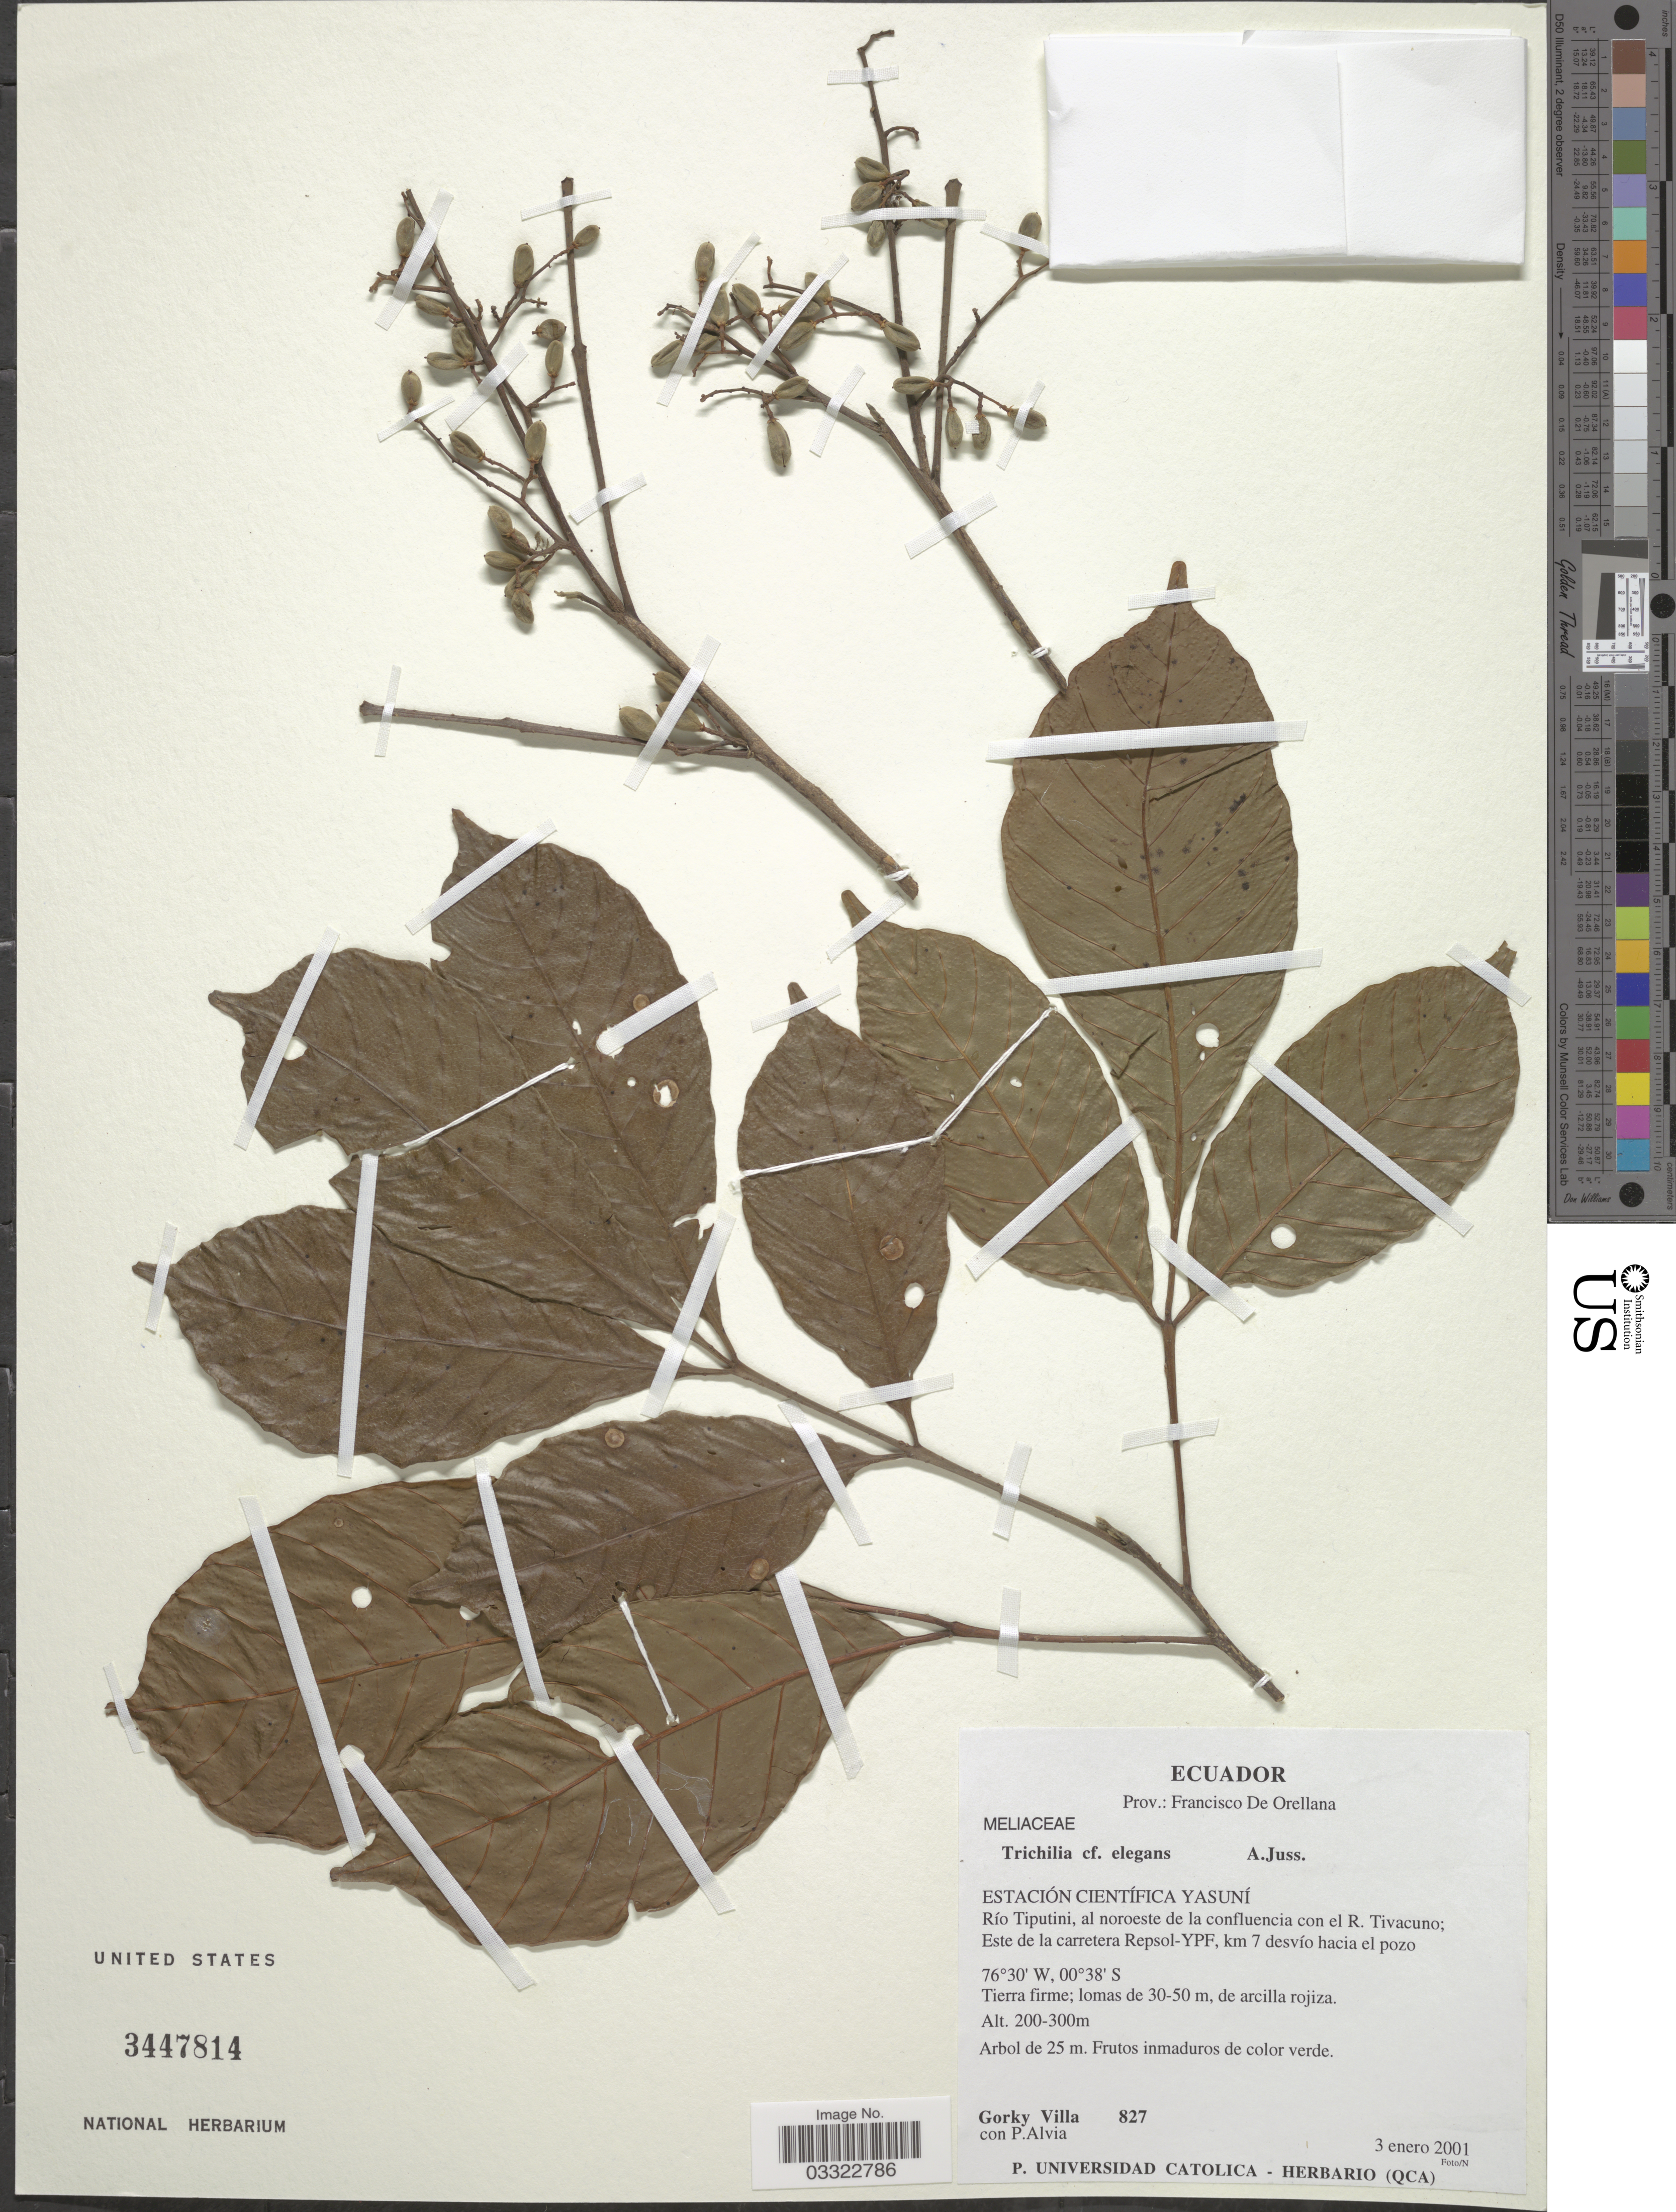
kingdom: Plantae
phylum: Tracheophyta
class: Magnoliopsida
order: Sapindales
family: Meliaceae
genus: Trichilia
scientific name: Trichilia elegans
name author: A. Juss.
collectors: G. Villa & P. Alvia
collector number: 827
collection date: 2001-01-03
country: Ecuador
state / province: Orellana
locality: Prov.: Francisco De Orellana. Estación Científica Yasuní. Río Tiputini, al noroeste de la confluencia con el R. Tivacuno; Este de la carretera Repsol-YPF, km 7 desvío hacia el pozo.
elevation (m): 200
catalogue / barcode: US 3447814